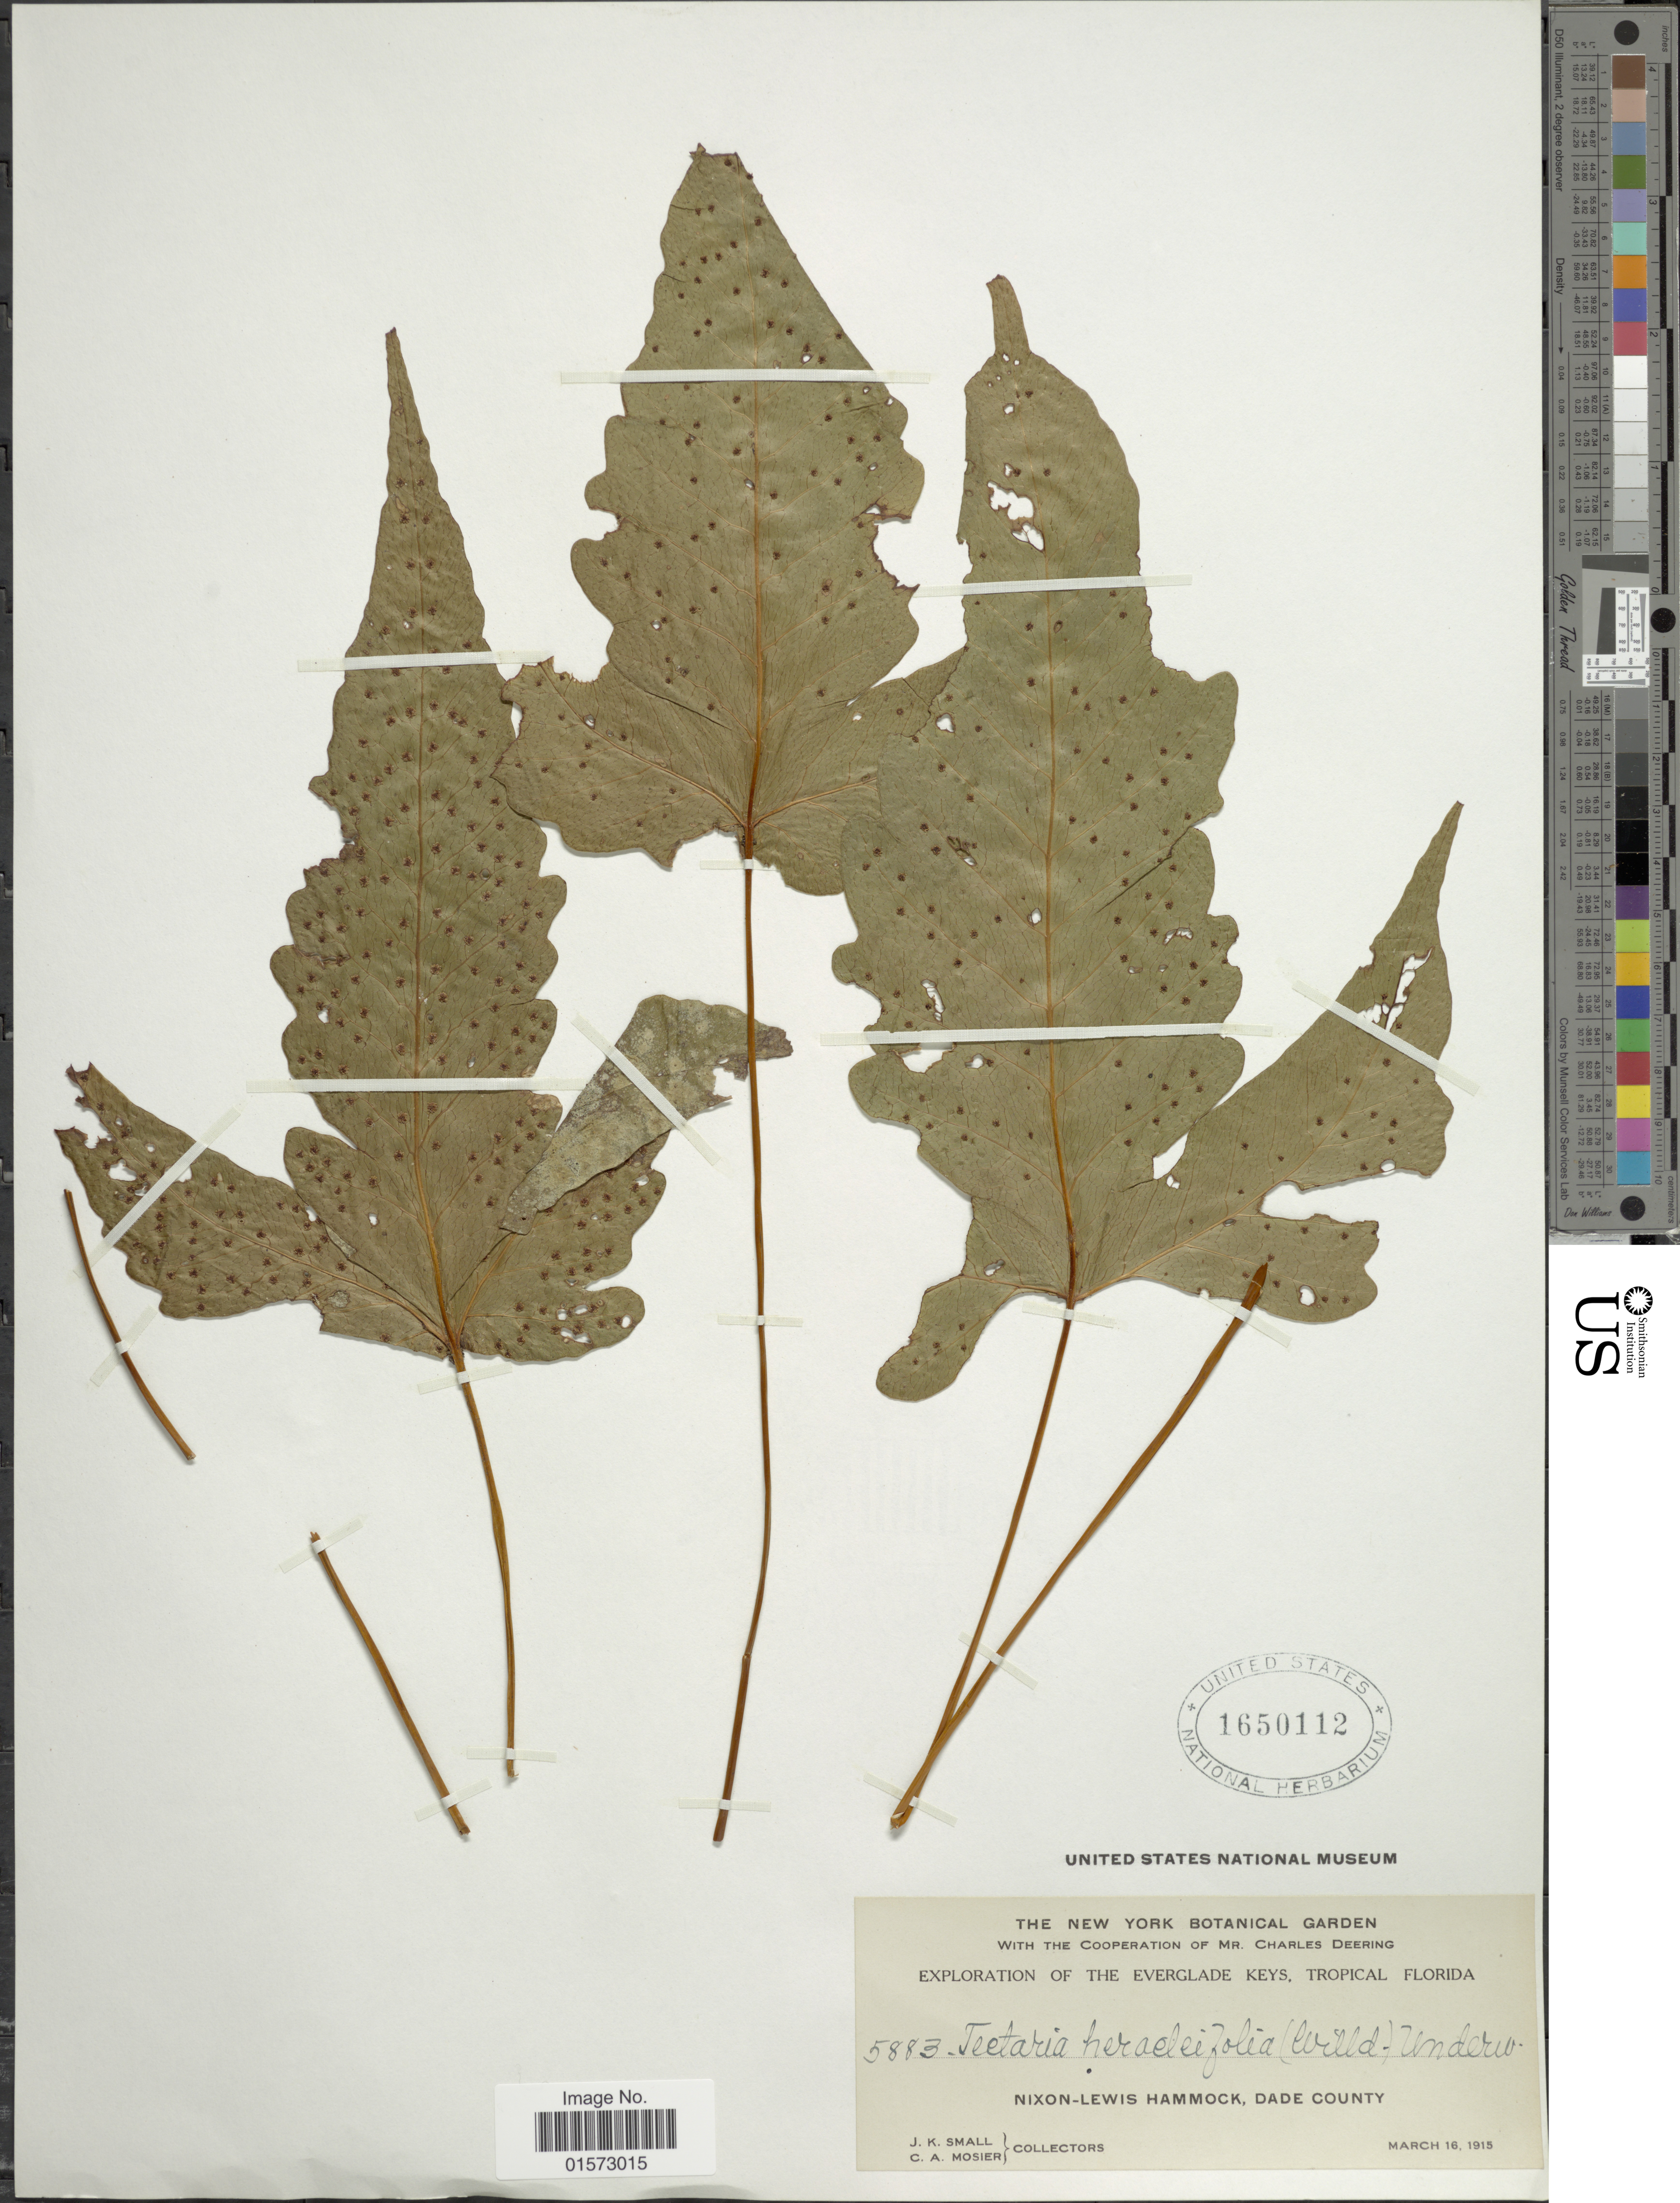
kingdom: Plantae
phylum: Tracheophyta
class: Polypodiopsida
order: Polypodiales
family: Tectariaceae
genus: Tectaria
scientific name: Tectaria heracleifolia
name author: (Willd.) Underw.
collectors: J. K. Small & C. A. Mosier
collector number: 5883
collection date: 1915-03-16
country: United States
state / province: Florida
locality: The Everglade Keys, Tropical Florida, Nixon-Lewis Hammock, Dade County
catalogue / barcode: US 1650112